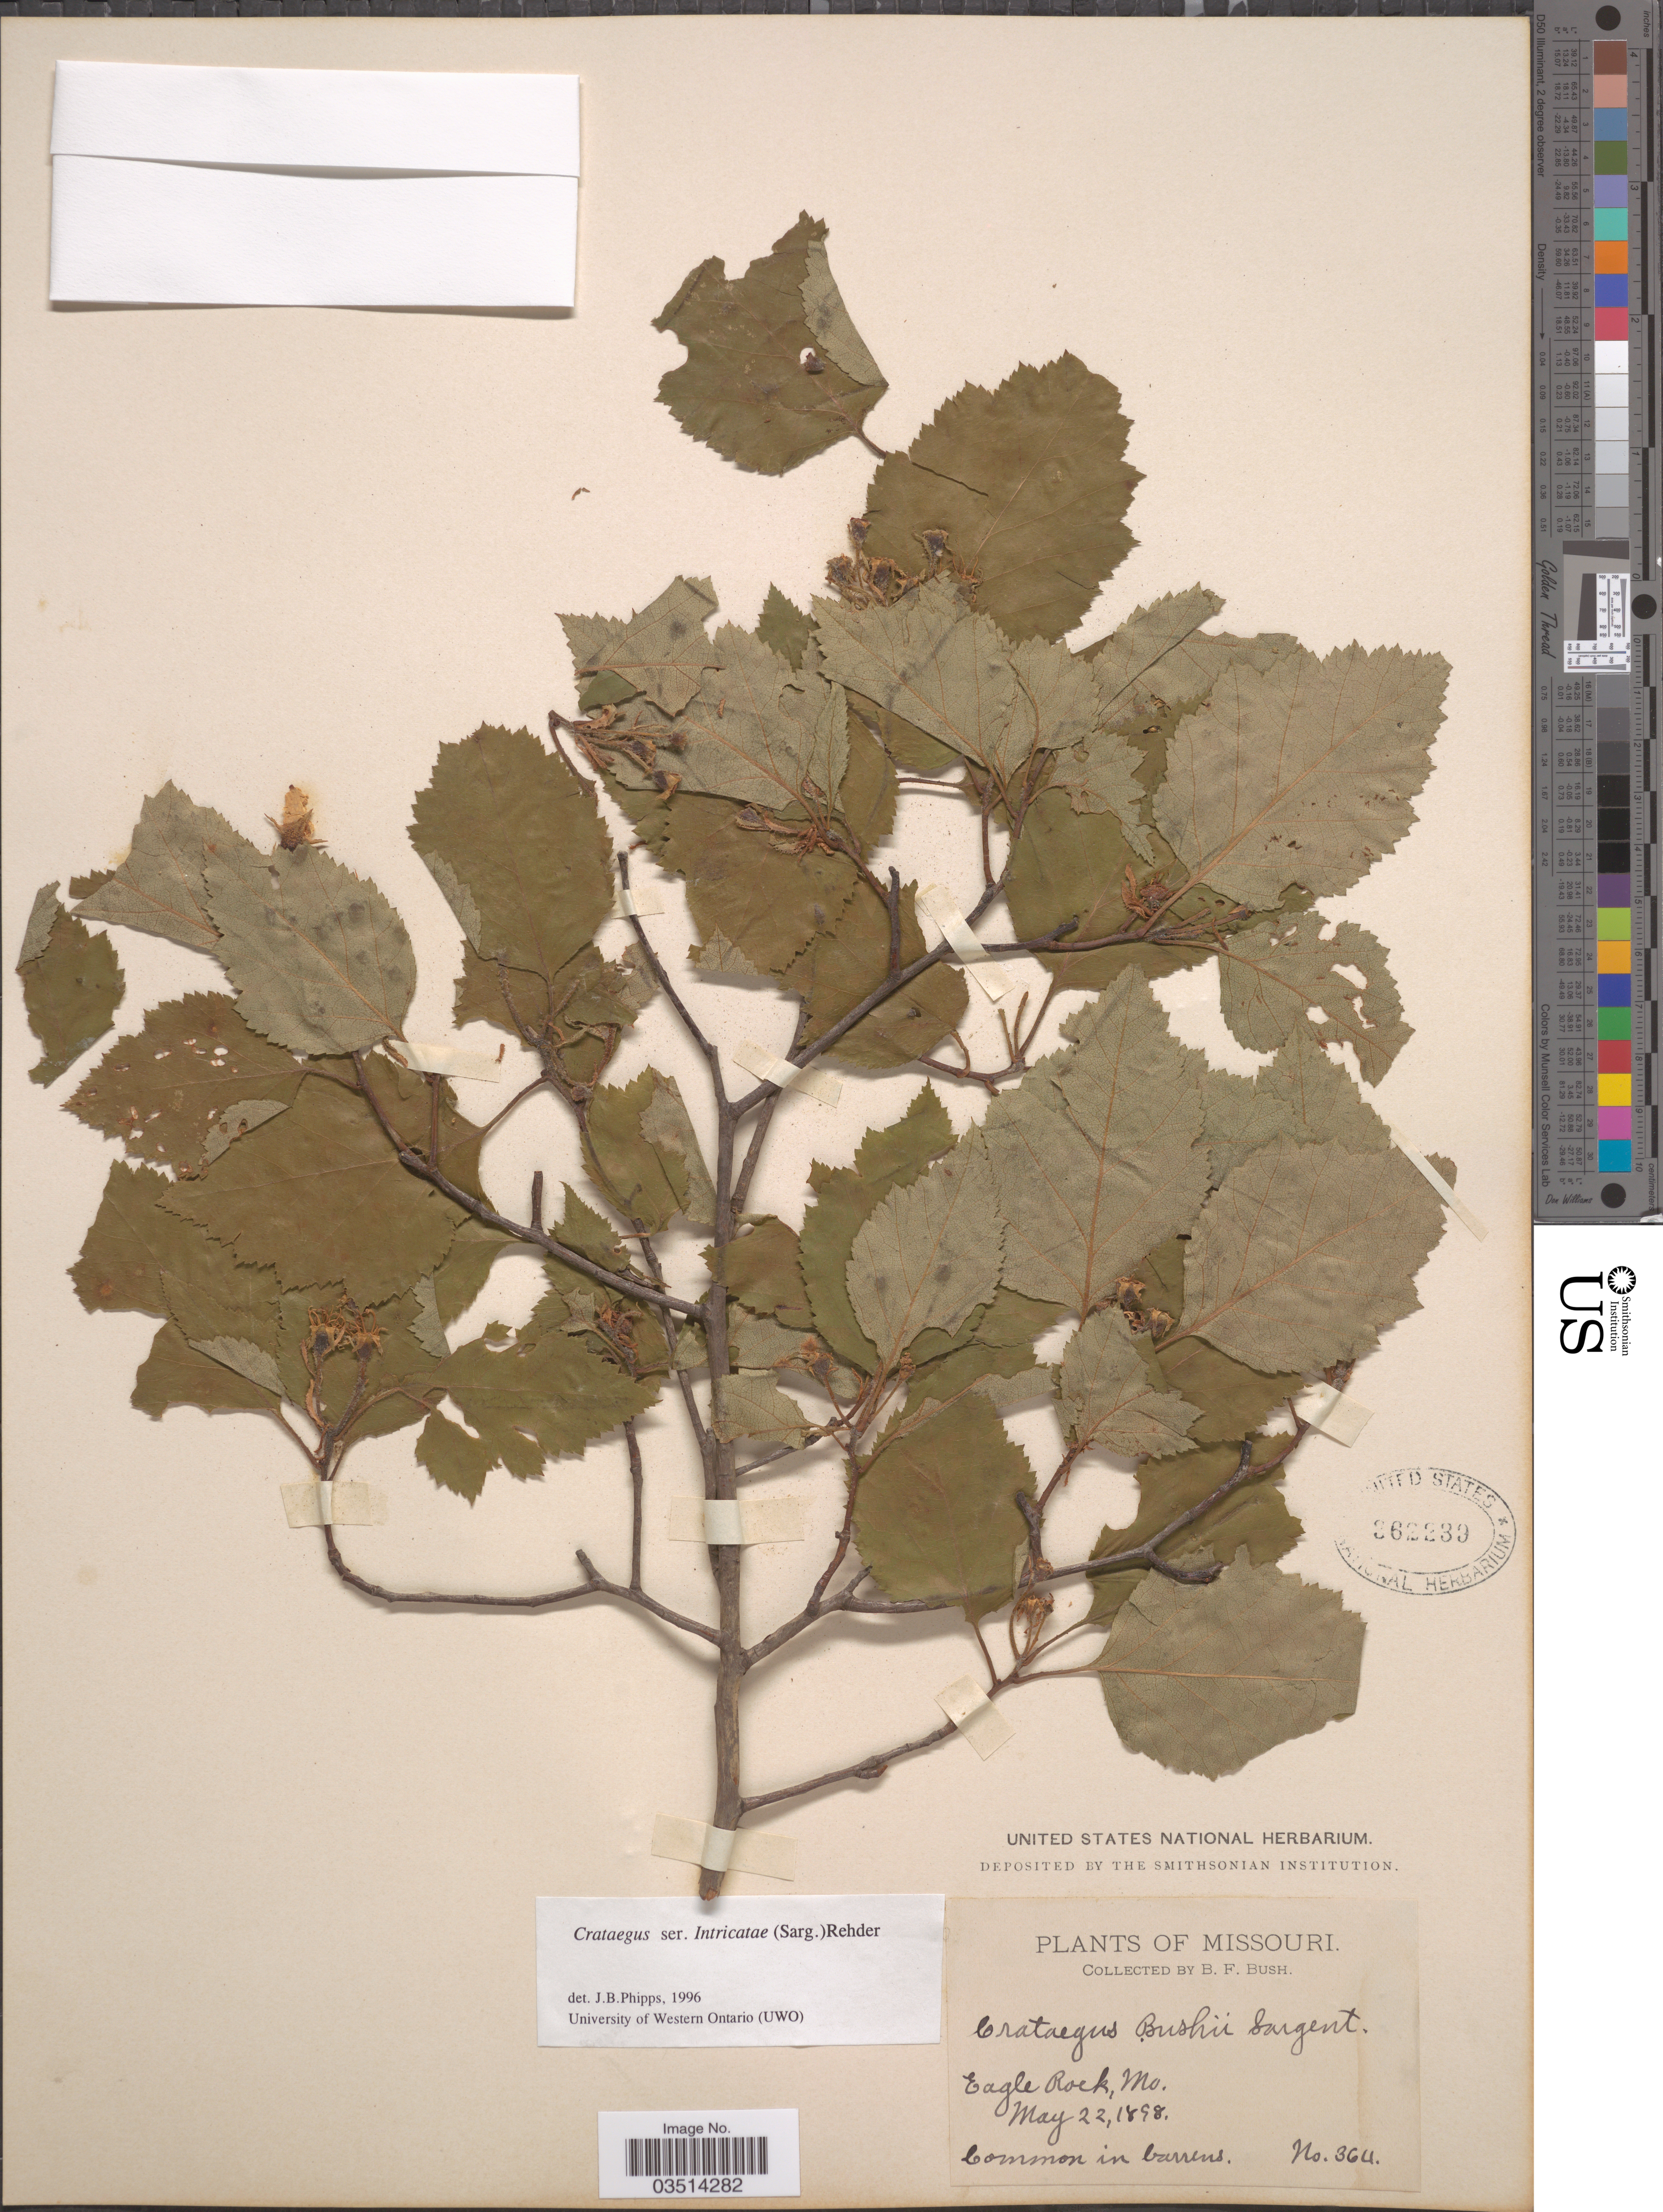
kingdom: Plantae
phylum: Tracheophyta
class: Magnoliopsida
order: Rosales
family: Rosaceae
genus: Crataegus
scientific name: Crataegus crus-galli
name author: L.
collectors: B. F. Bush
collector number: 364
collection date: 1898-05-22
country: United States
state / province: Missouri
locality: Eagle Rock.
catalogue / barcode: US 362239